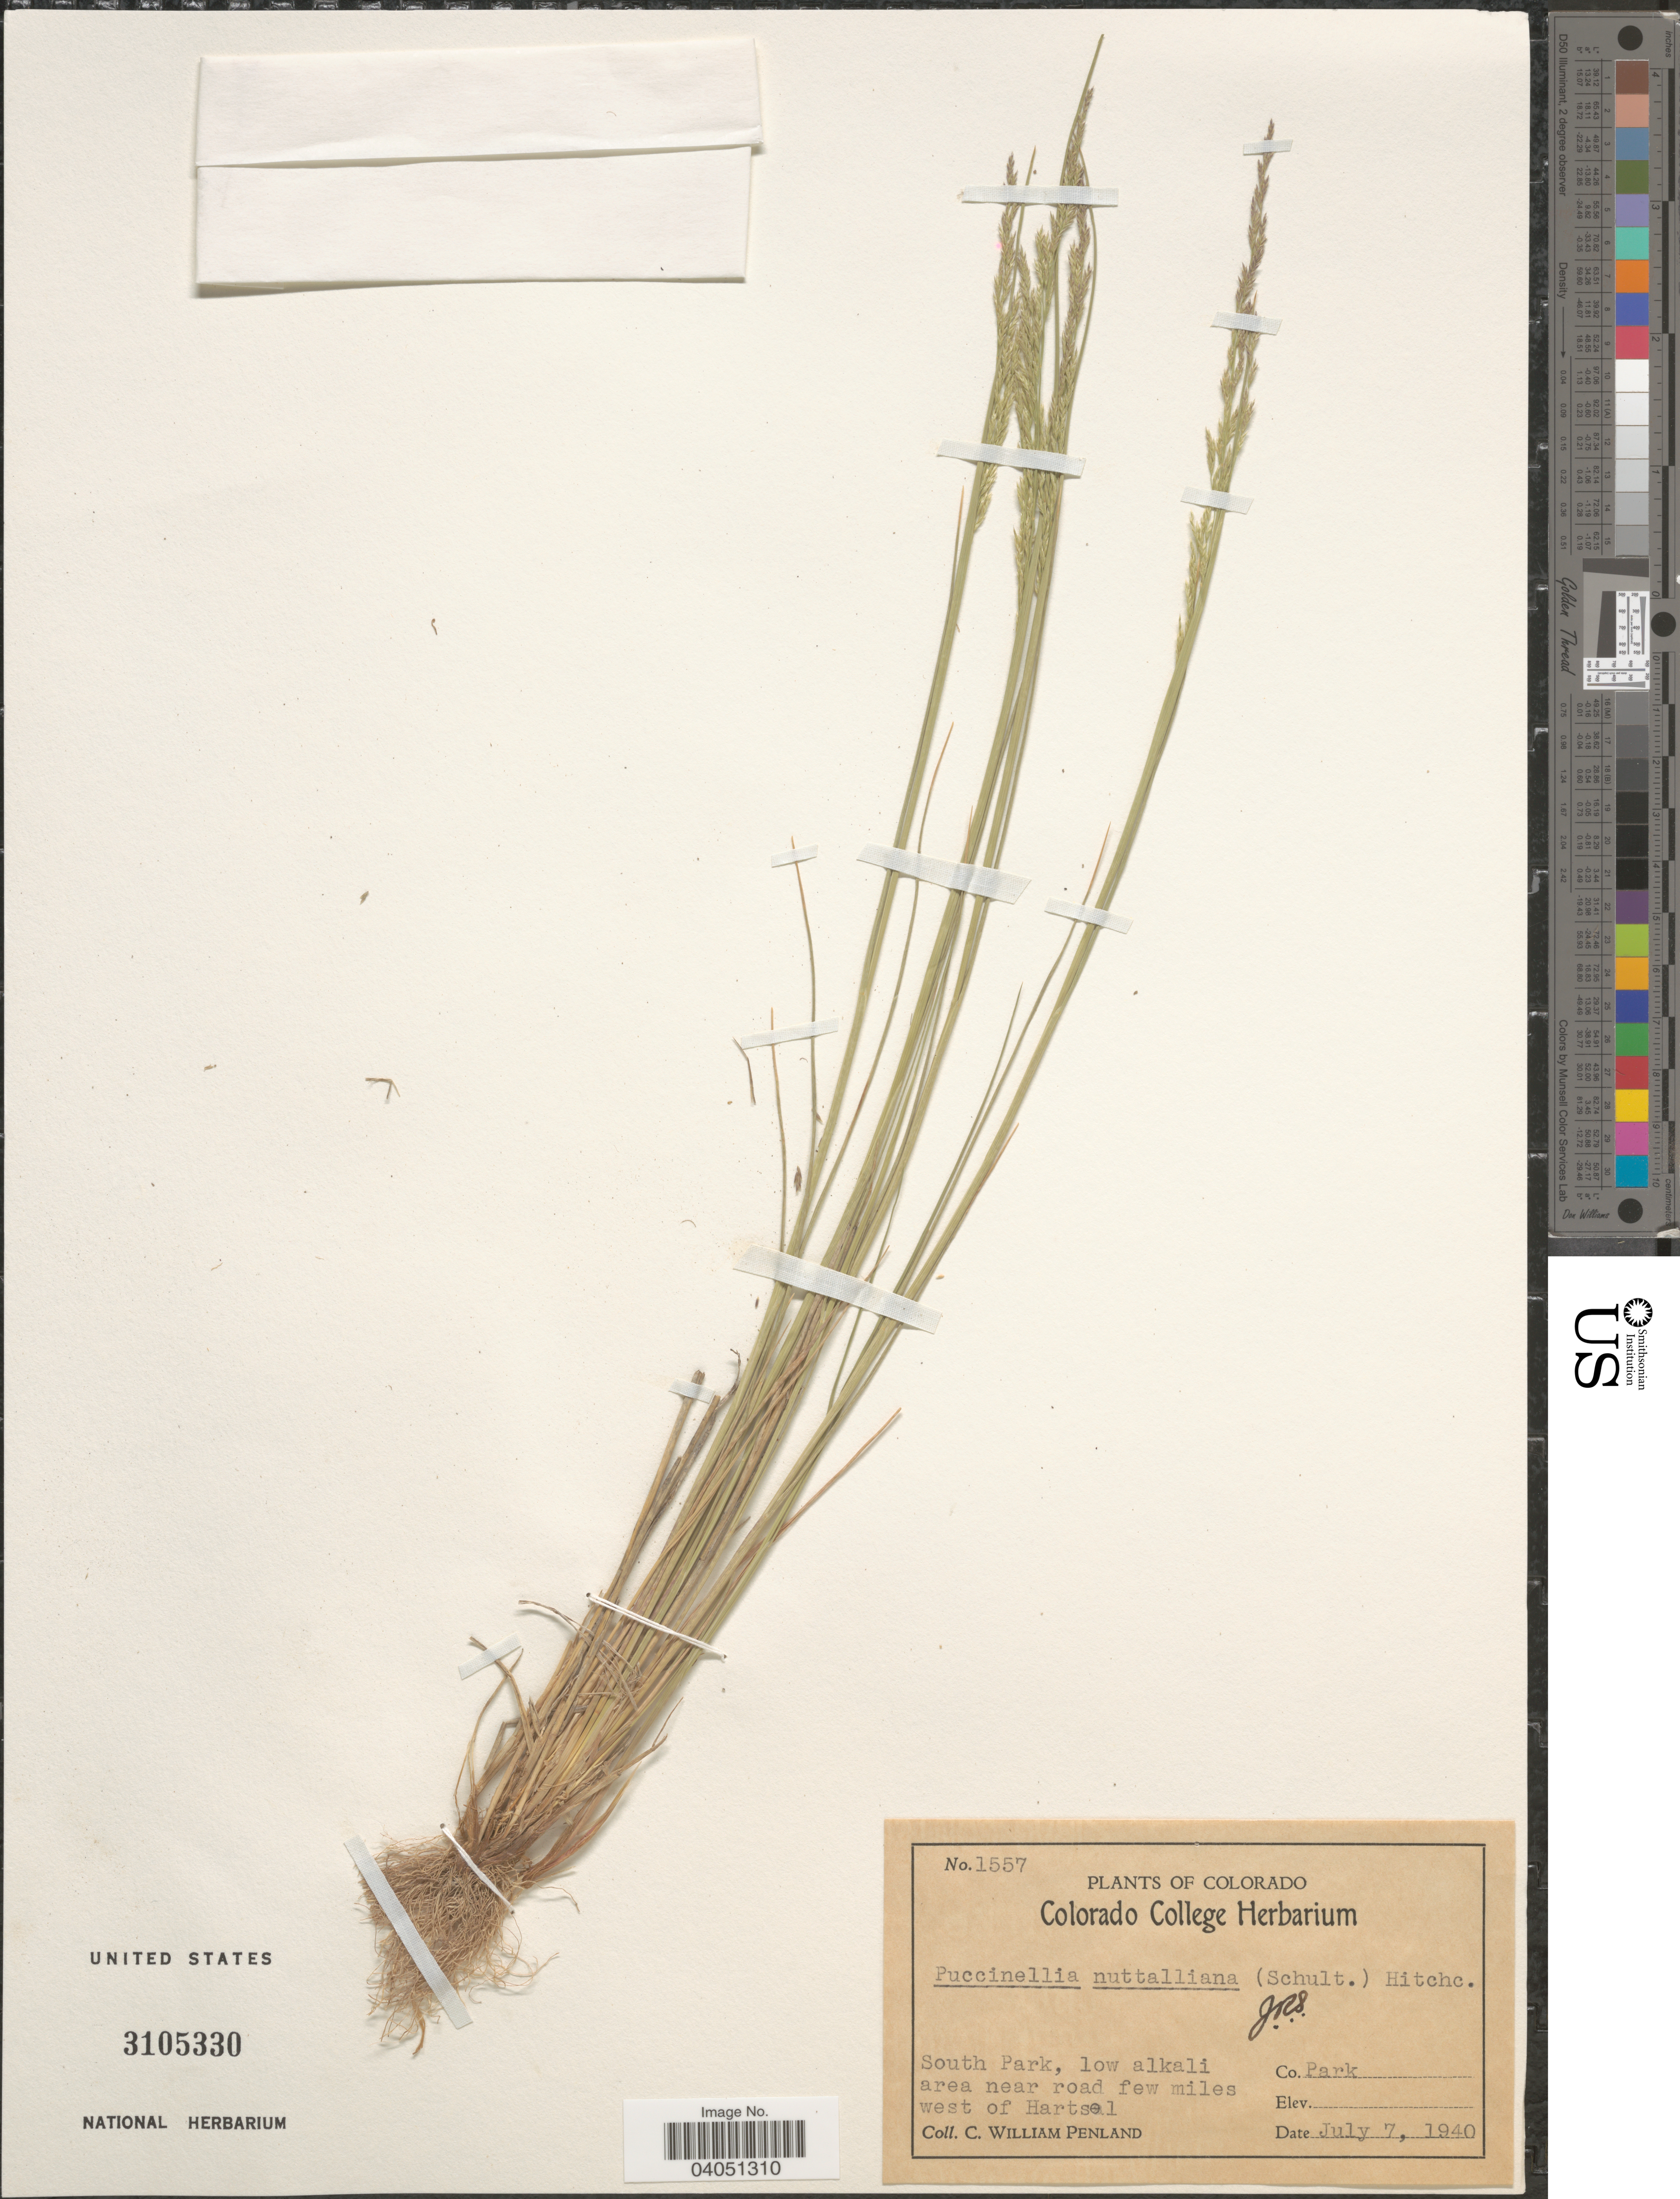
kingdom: Plantae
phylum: Tracheophyta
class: Liliopsida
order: Poales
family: Poaceae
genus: Puccinellia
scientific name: Puccinellia nuttalliana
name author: (Schult.) Hitchc.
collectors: C. W. Penland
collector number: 1557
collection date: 1940-07-07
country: United States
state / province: Colorado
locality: South Park, low alkali area near road few miles west of Hartsel. Co. Park.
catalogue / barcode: US 3105330